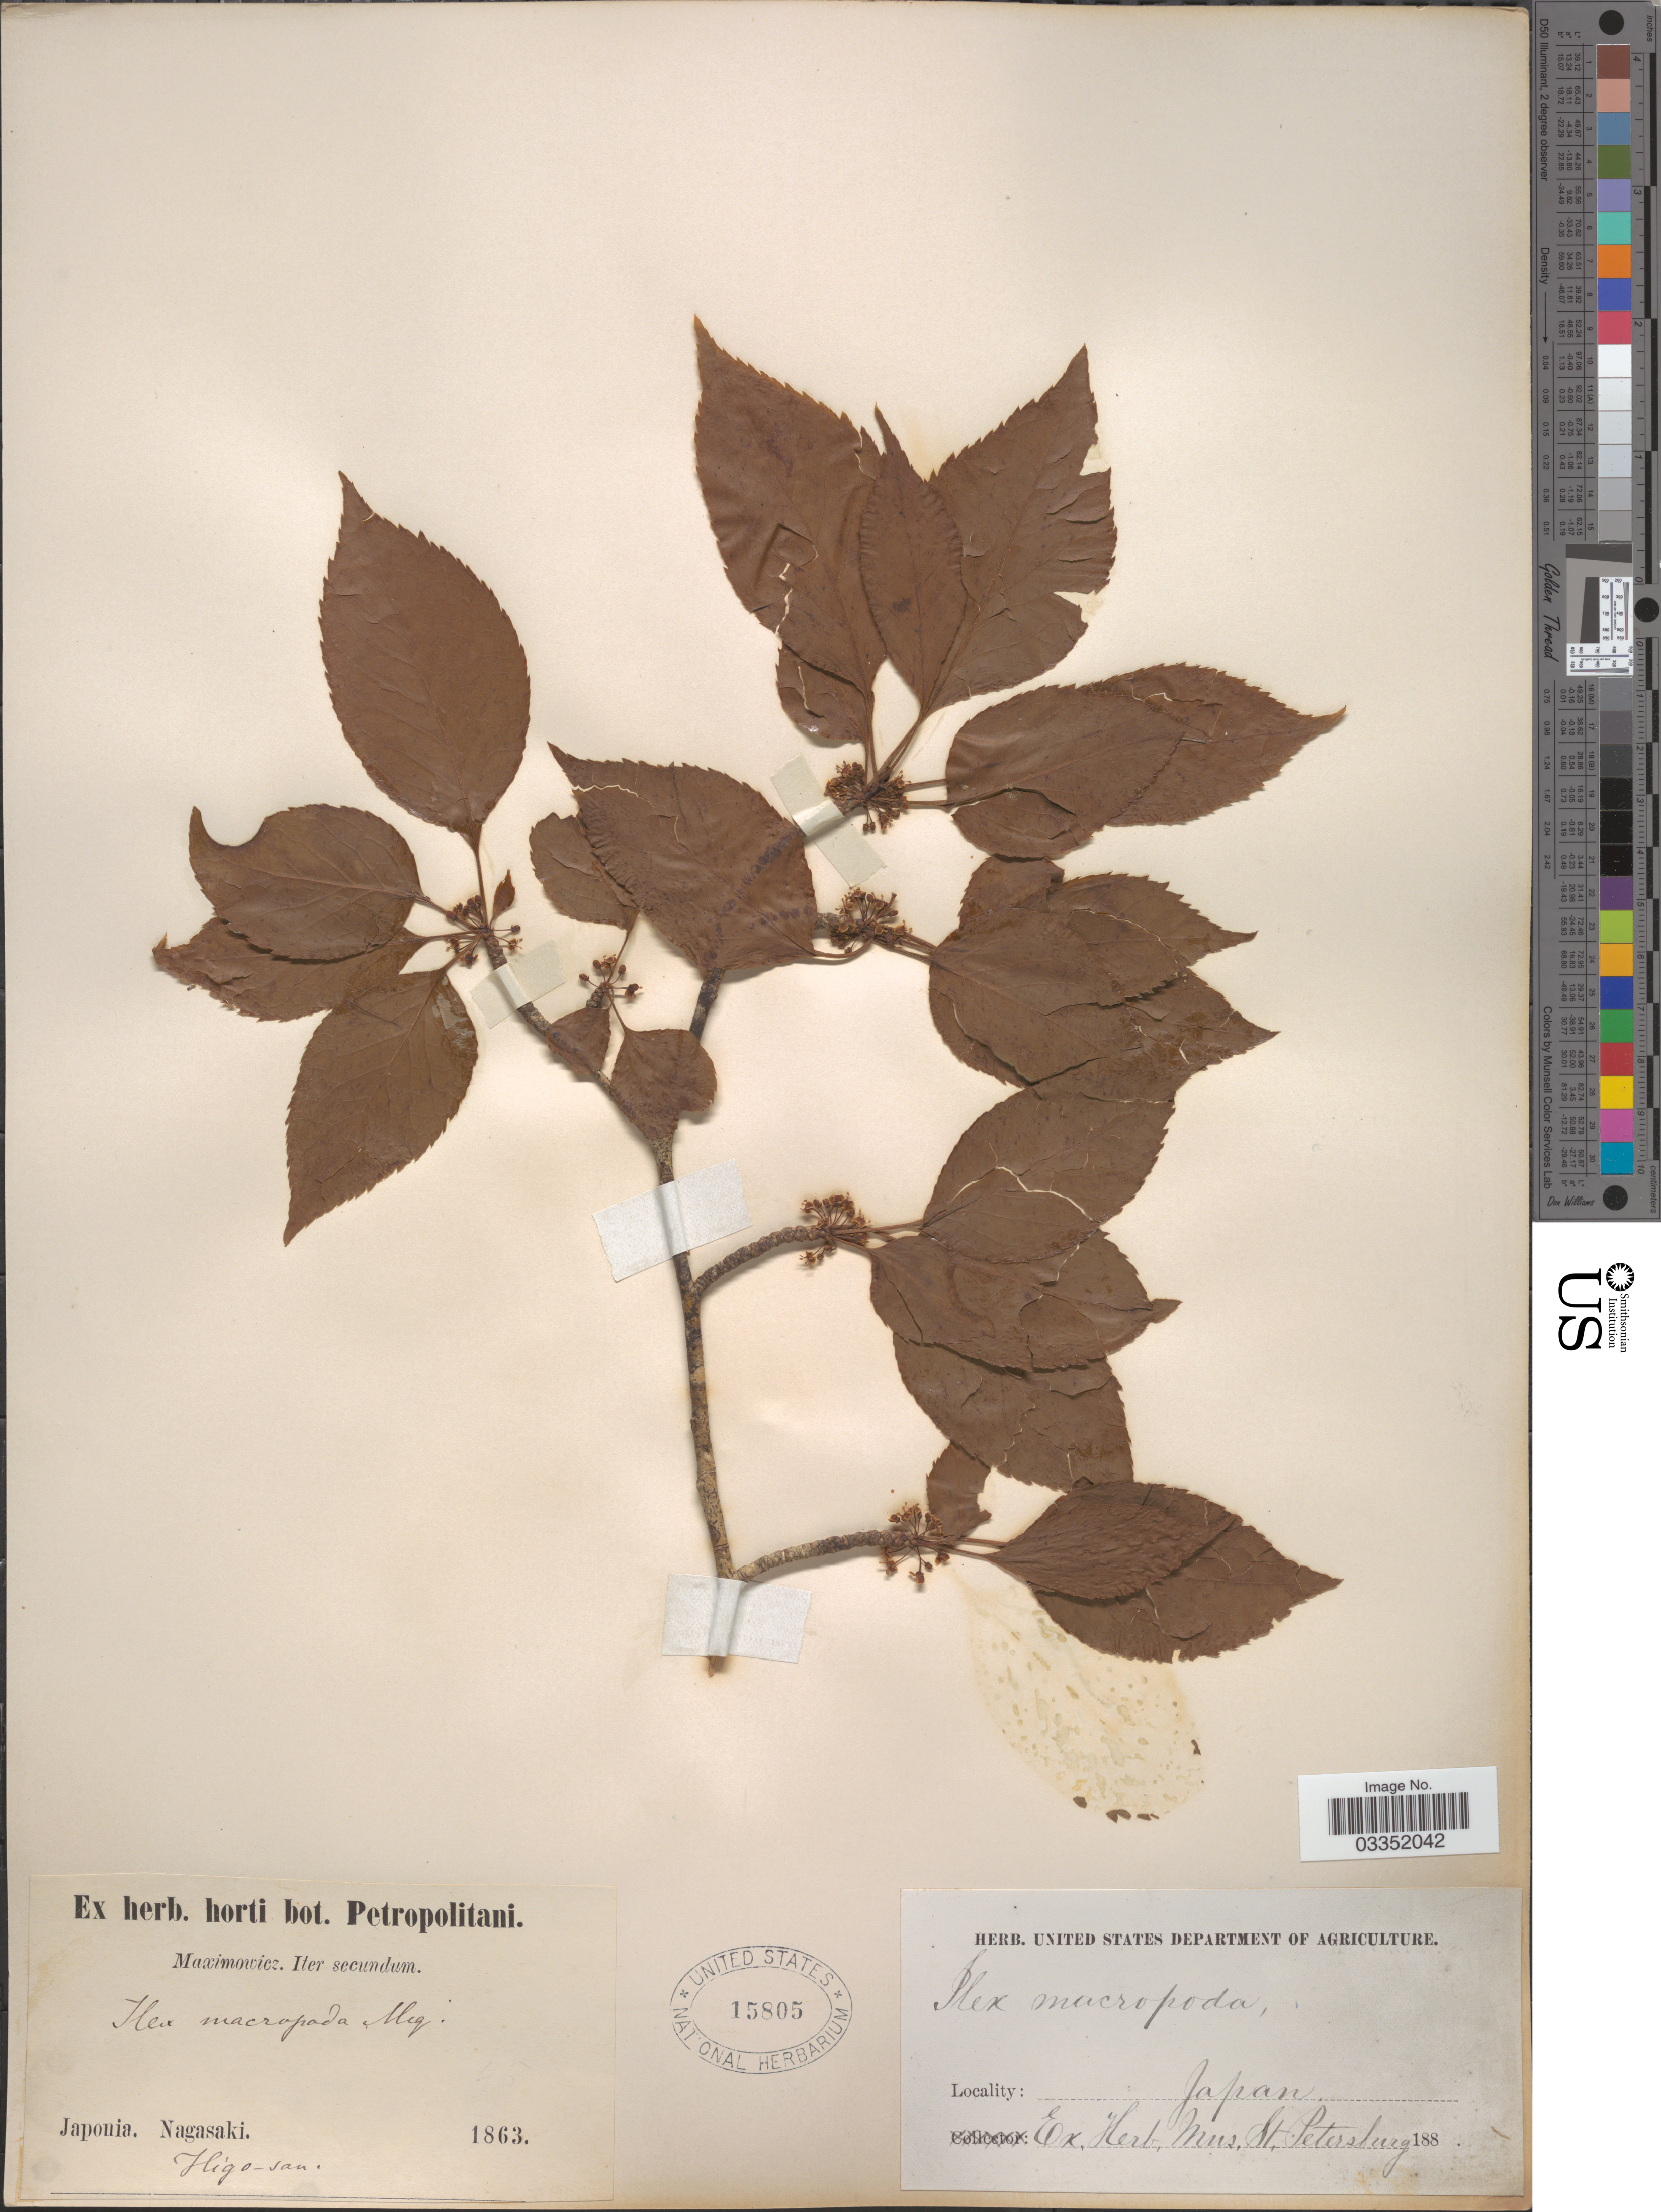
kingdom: Plantae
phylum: Tracheophyta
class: Magnoliopsida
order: Aquifoliales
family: Aquifoliaceae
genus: Ilex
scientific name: Ilex macropoda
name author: Miq.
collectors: -. Maximowicz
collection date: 1863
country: Japan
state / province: Nagasaki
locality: Higo-san.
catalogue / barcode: US 15805